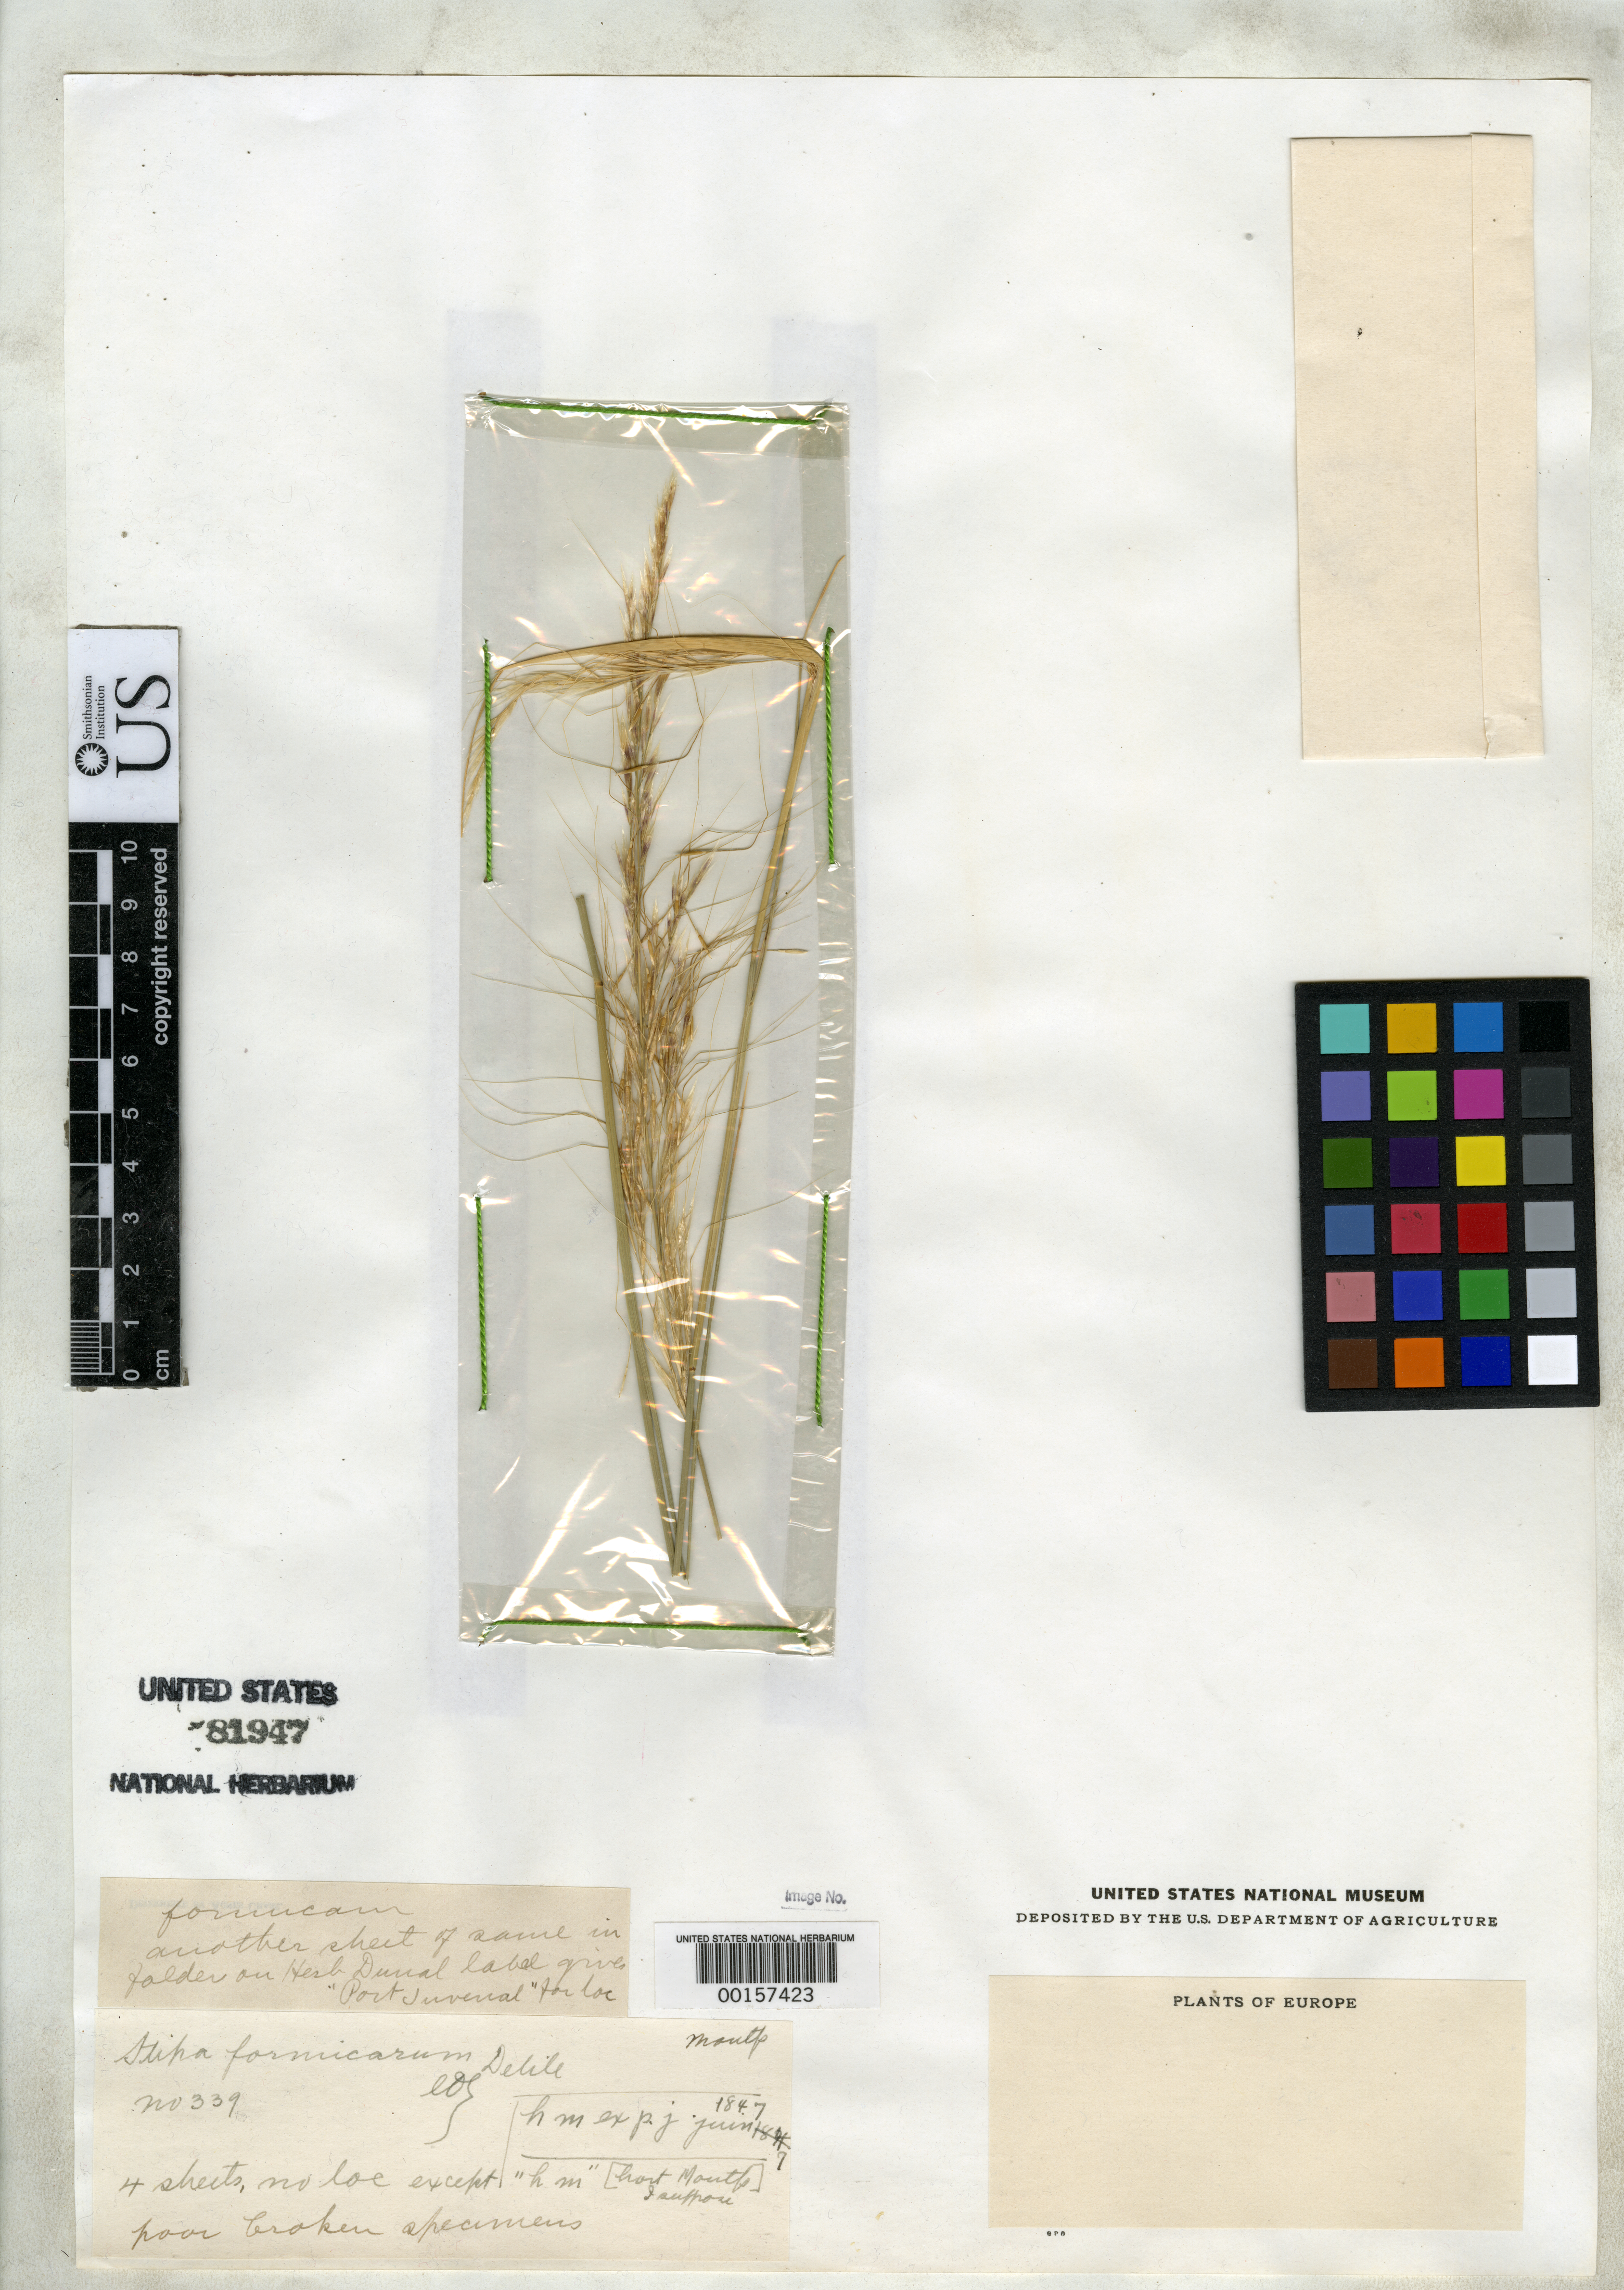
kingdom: Plantae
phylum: Tracheophyta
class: Liliopsida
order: Poales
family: Poaceae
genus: Stipa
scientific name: Stipa formicarum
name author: Delile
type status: Isotype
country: France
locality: Montpellier, Jardin des Plantes.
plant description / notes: Fragmentary material of type collection ex herb. Montpelier. Contains culms with infls. and lvs.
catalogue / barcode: US 81947